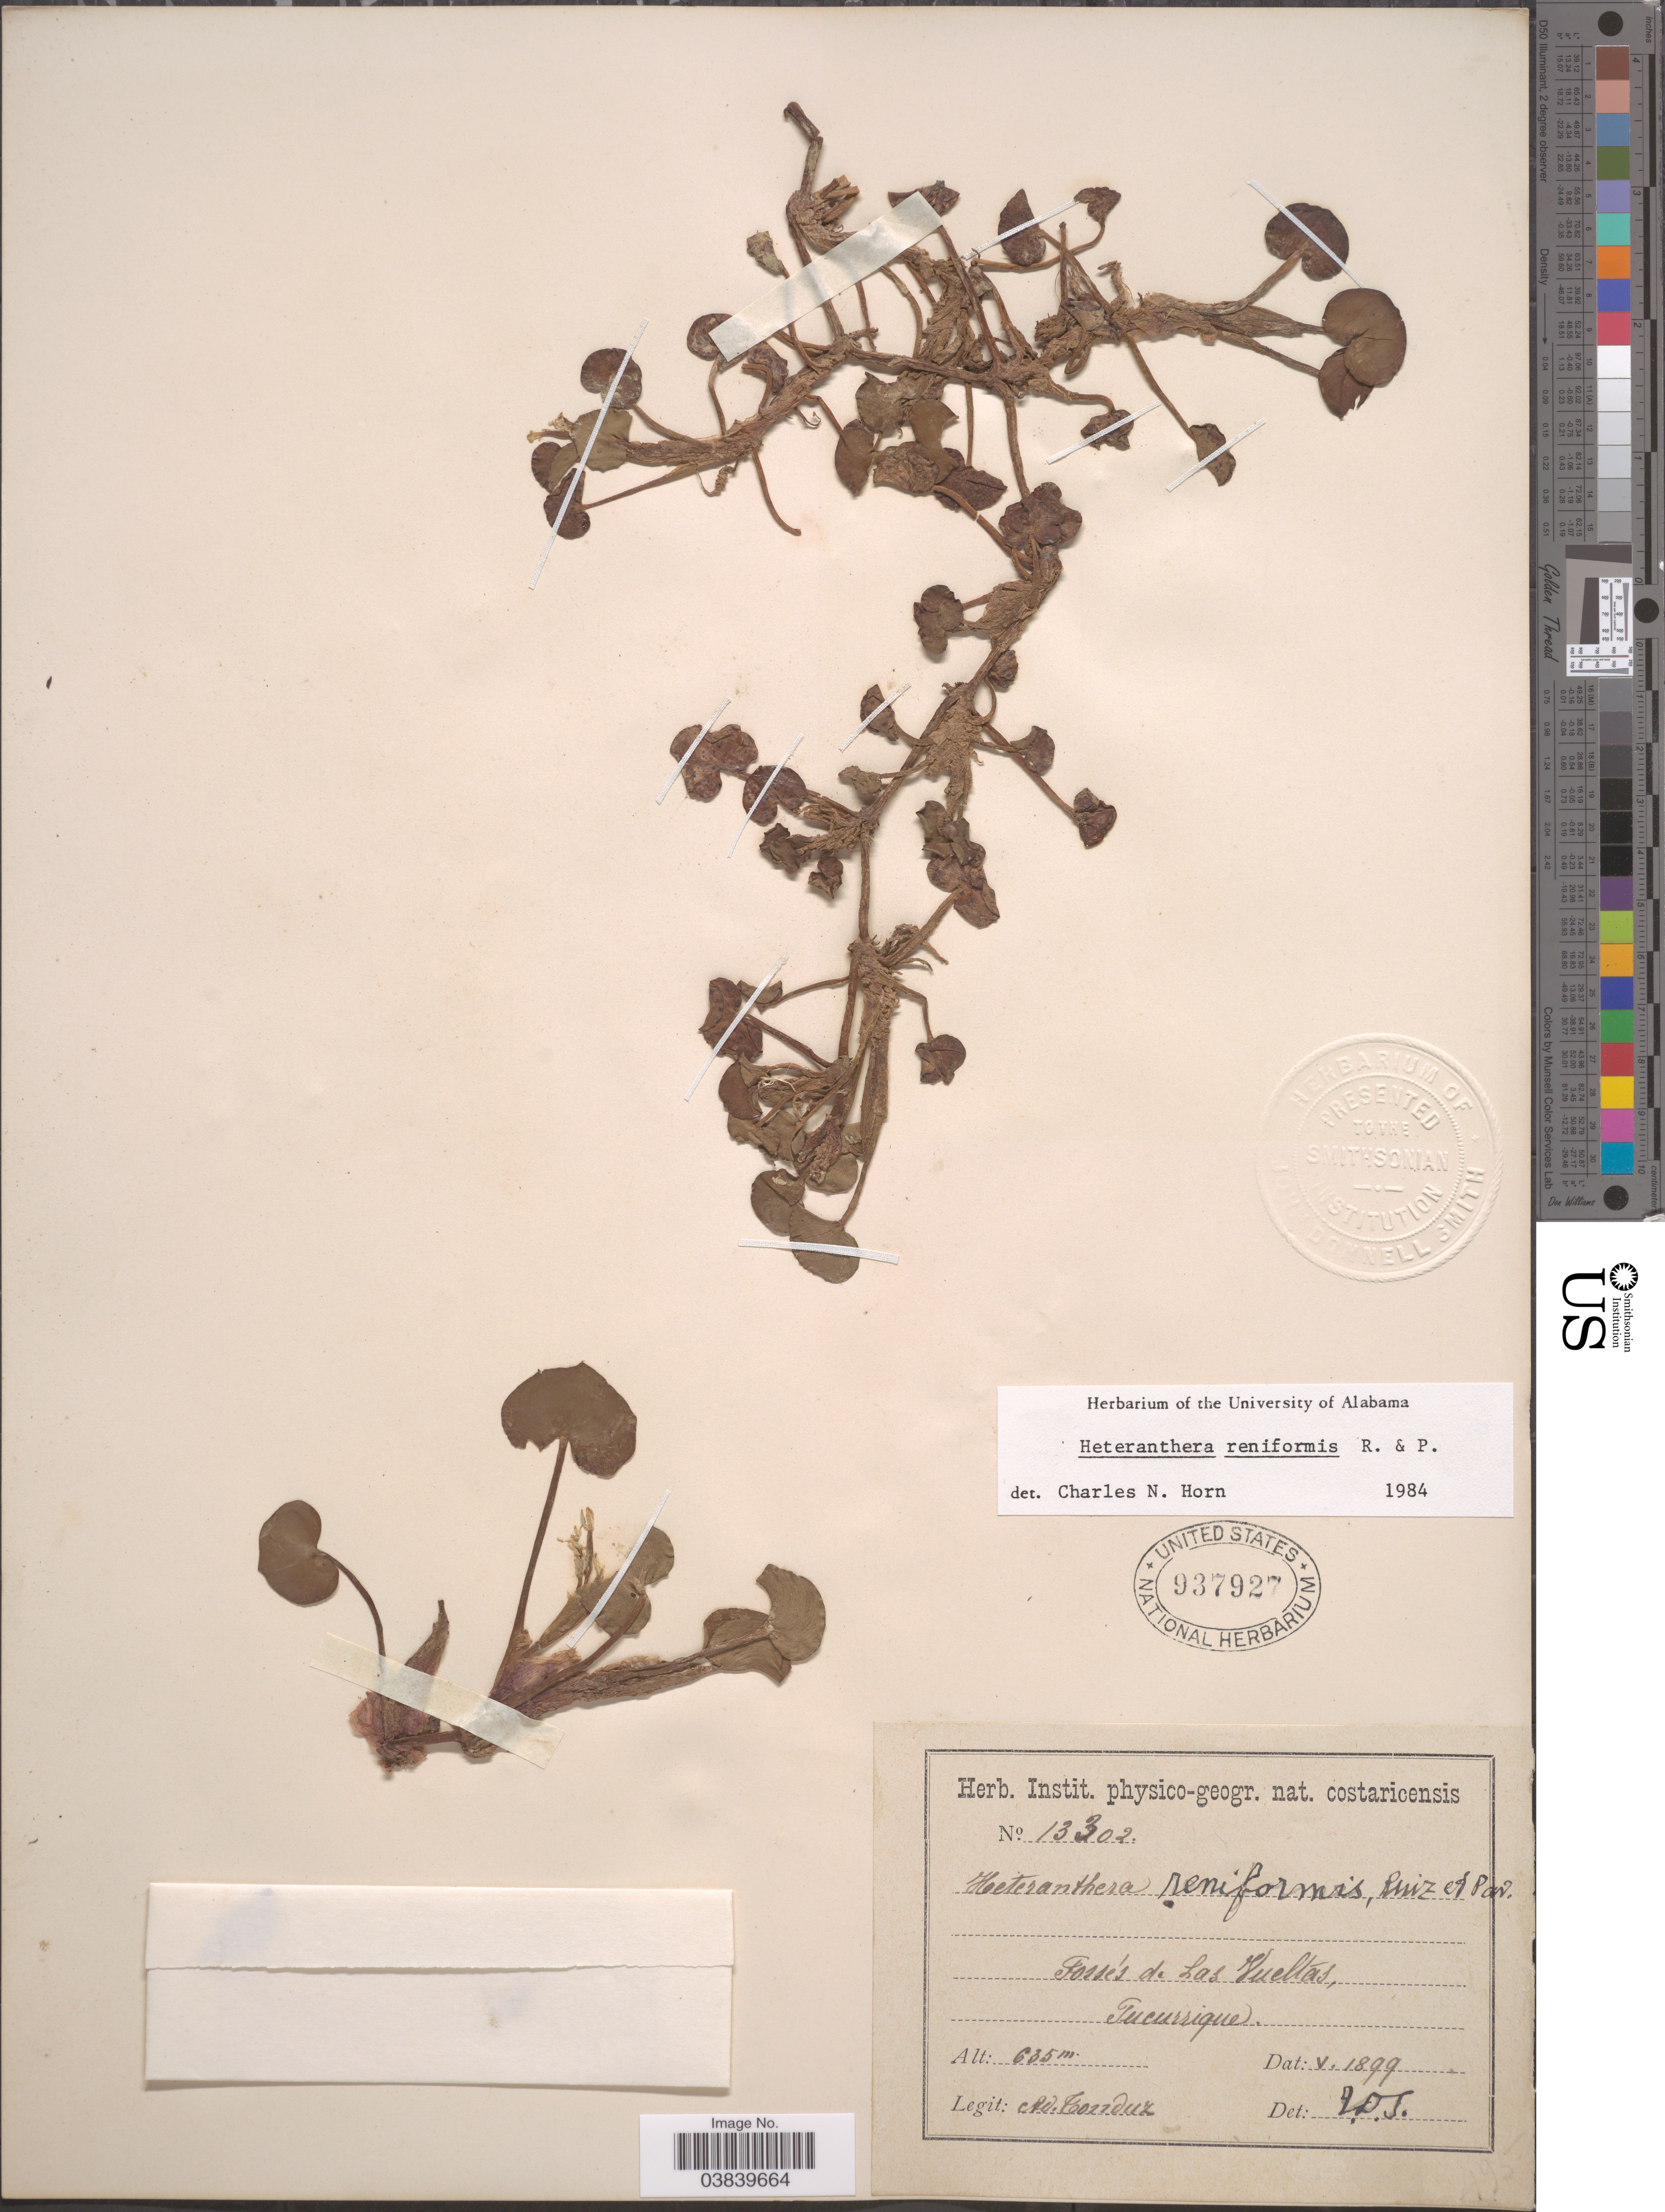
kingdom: Plantae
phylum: Tracheophyta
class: Liliopsida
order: Commelinales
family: Pontederiaceae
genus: Heteranthera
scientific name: Heteranthera reniformis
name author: Ruiz & Pav.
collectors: A. Tonduz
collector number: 13302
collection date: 1899-05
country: Costa Rica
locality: Las Vueltas, Tucurrique.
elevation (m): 635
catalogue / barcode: US 937927